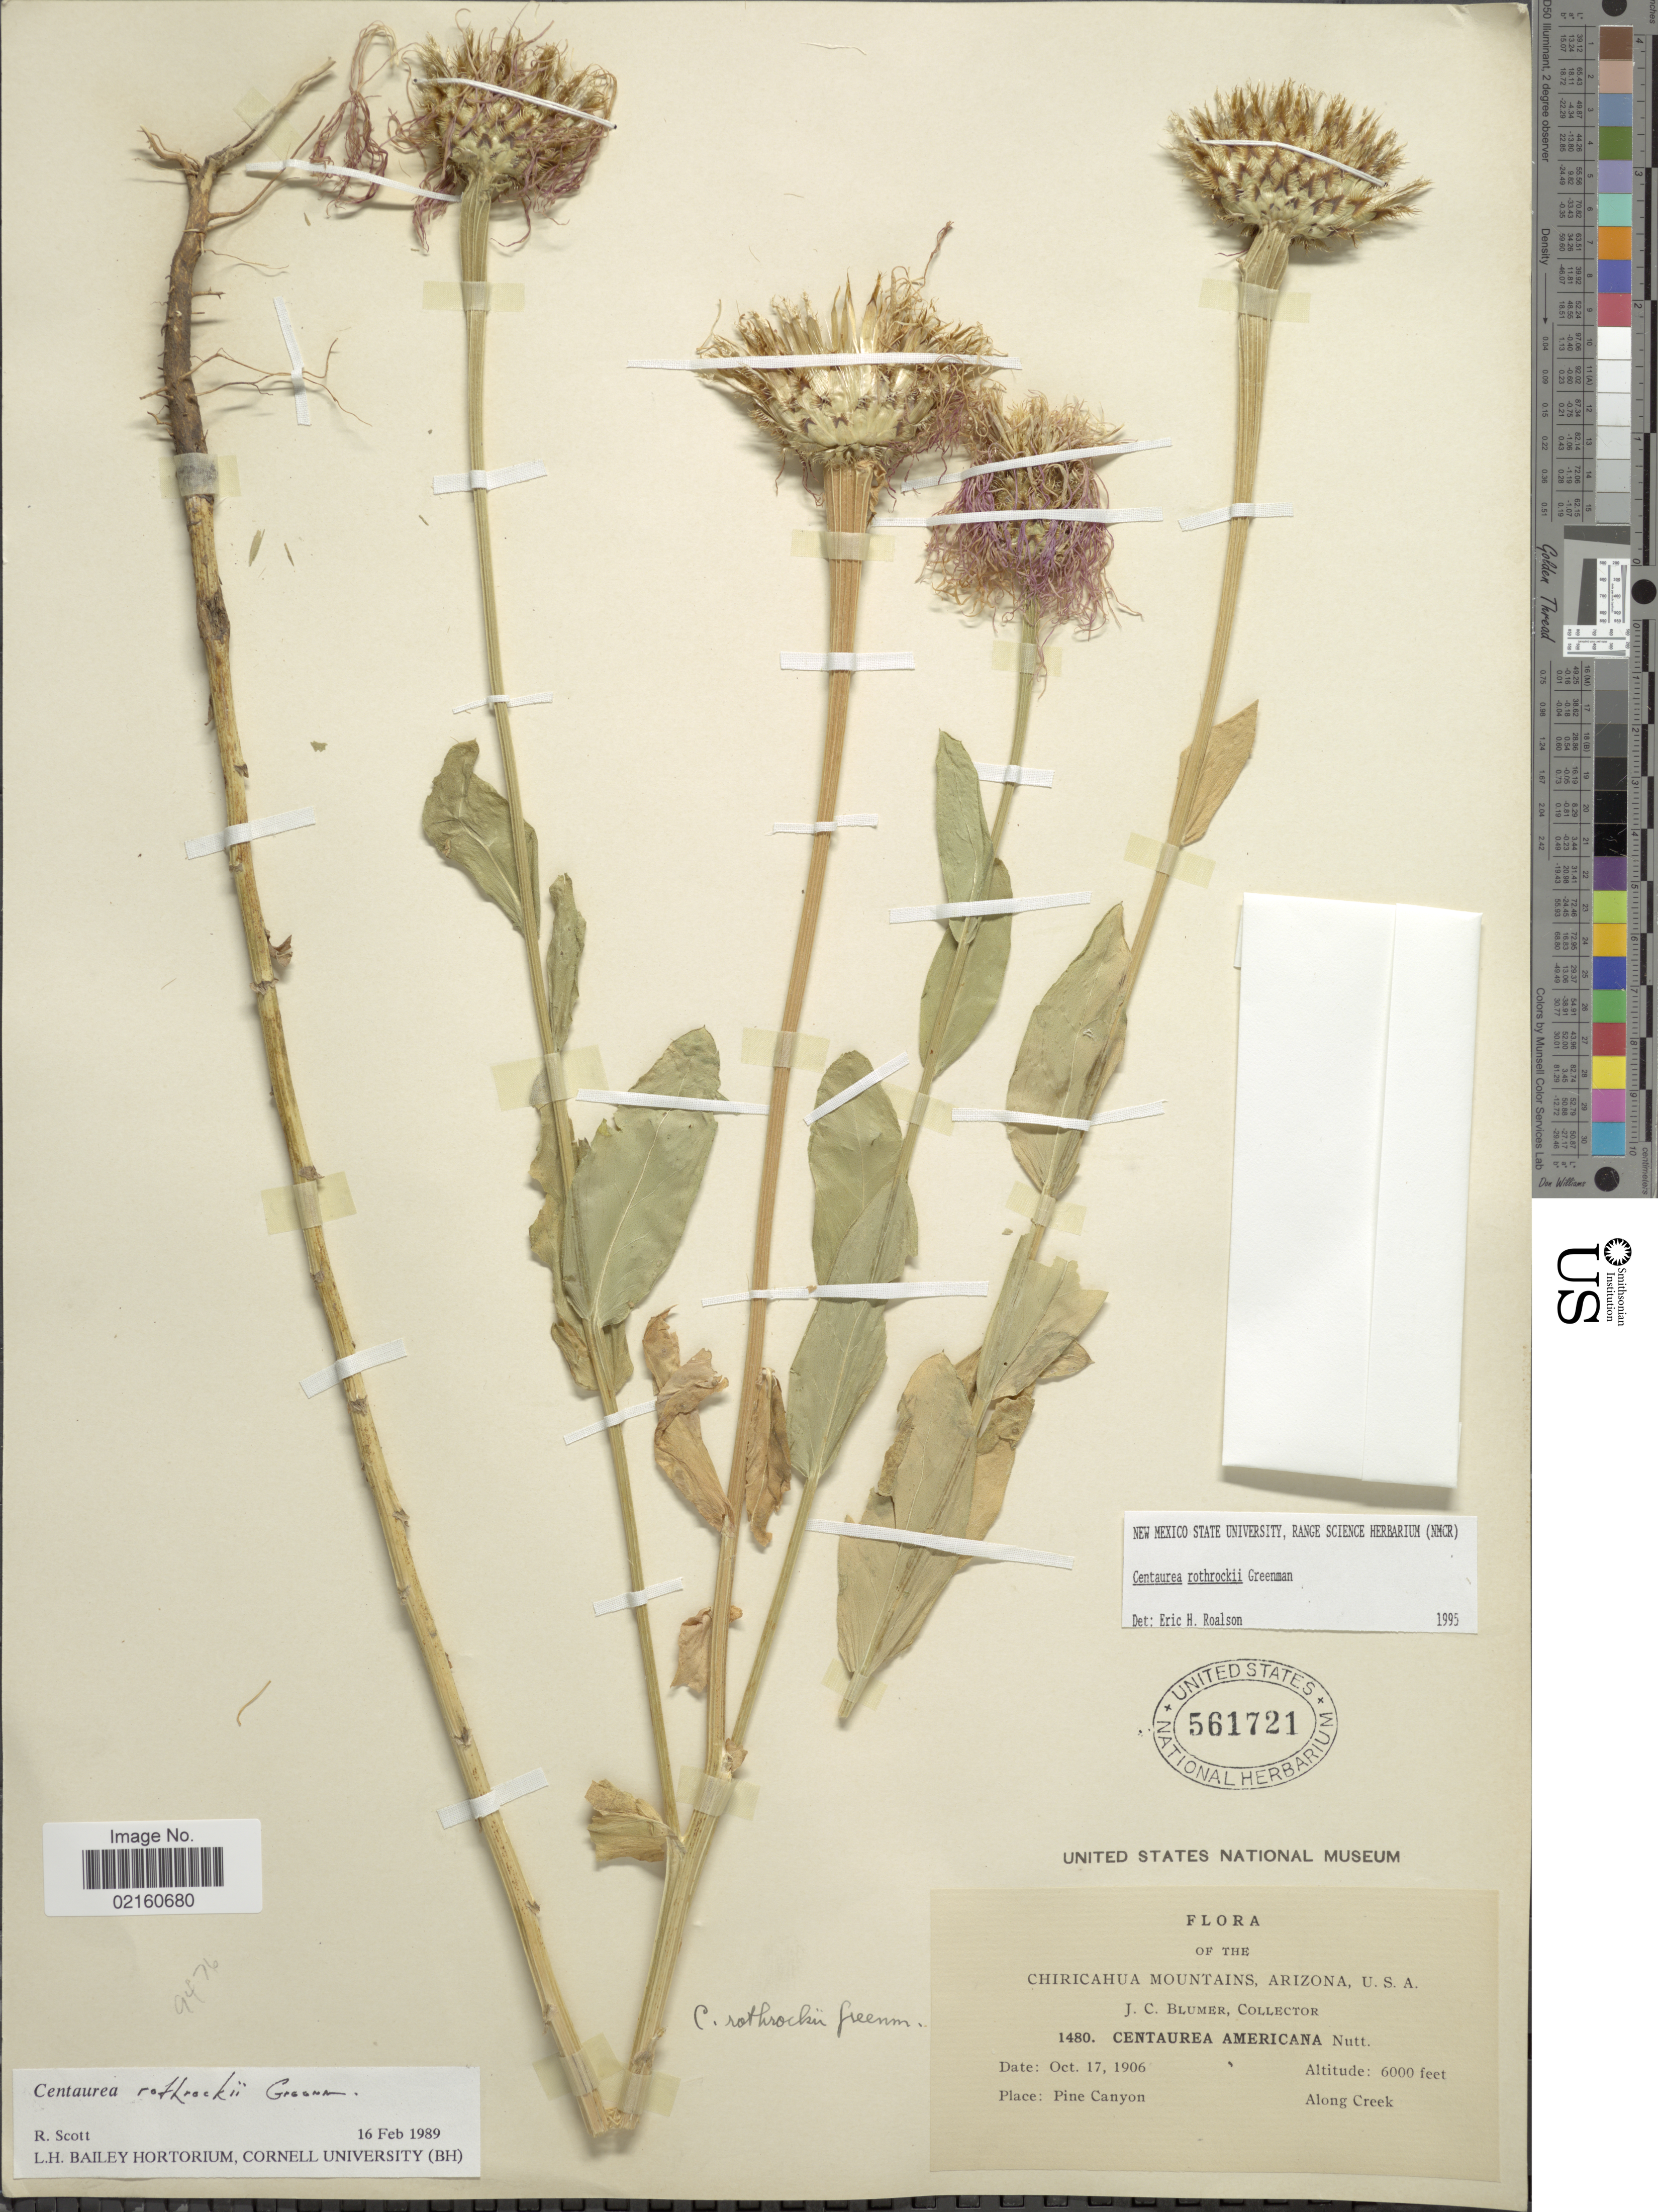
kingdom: Plantae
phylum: Tracheophyta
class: Magnoliopsida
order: Asterales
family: Asteraceae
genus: Plectocephalus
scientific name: Plectocephalus rothrockii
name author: (Greenm.) D.J.N. Hind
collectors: J. C. Blumer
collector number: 1480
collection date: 1906-10-17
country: United States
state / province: Arizona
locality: Chiricahua Mountains, U.S.A., Pine Canyon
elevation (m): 1829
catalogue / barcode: US 561721